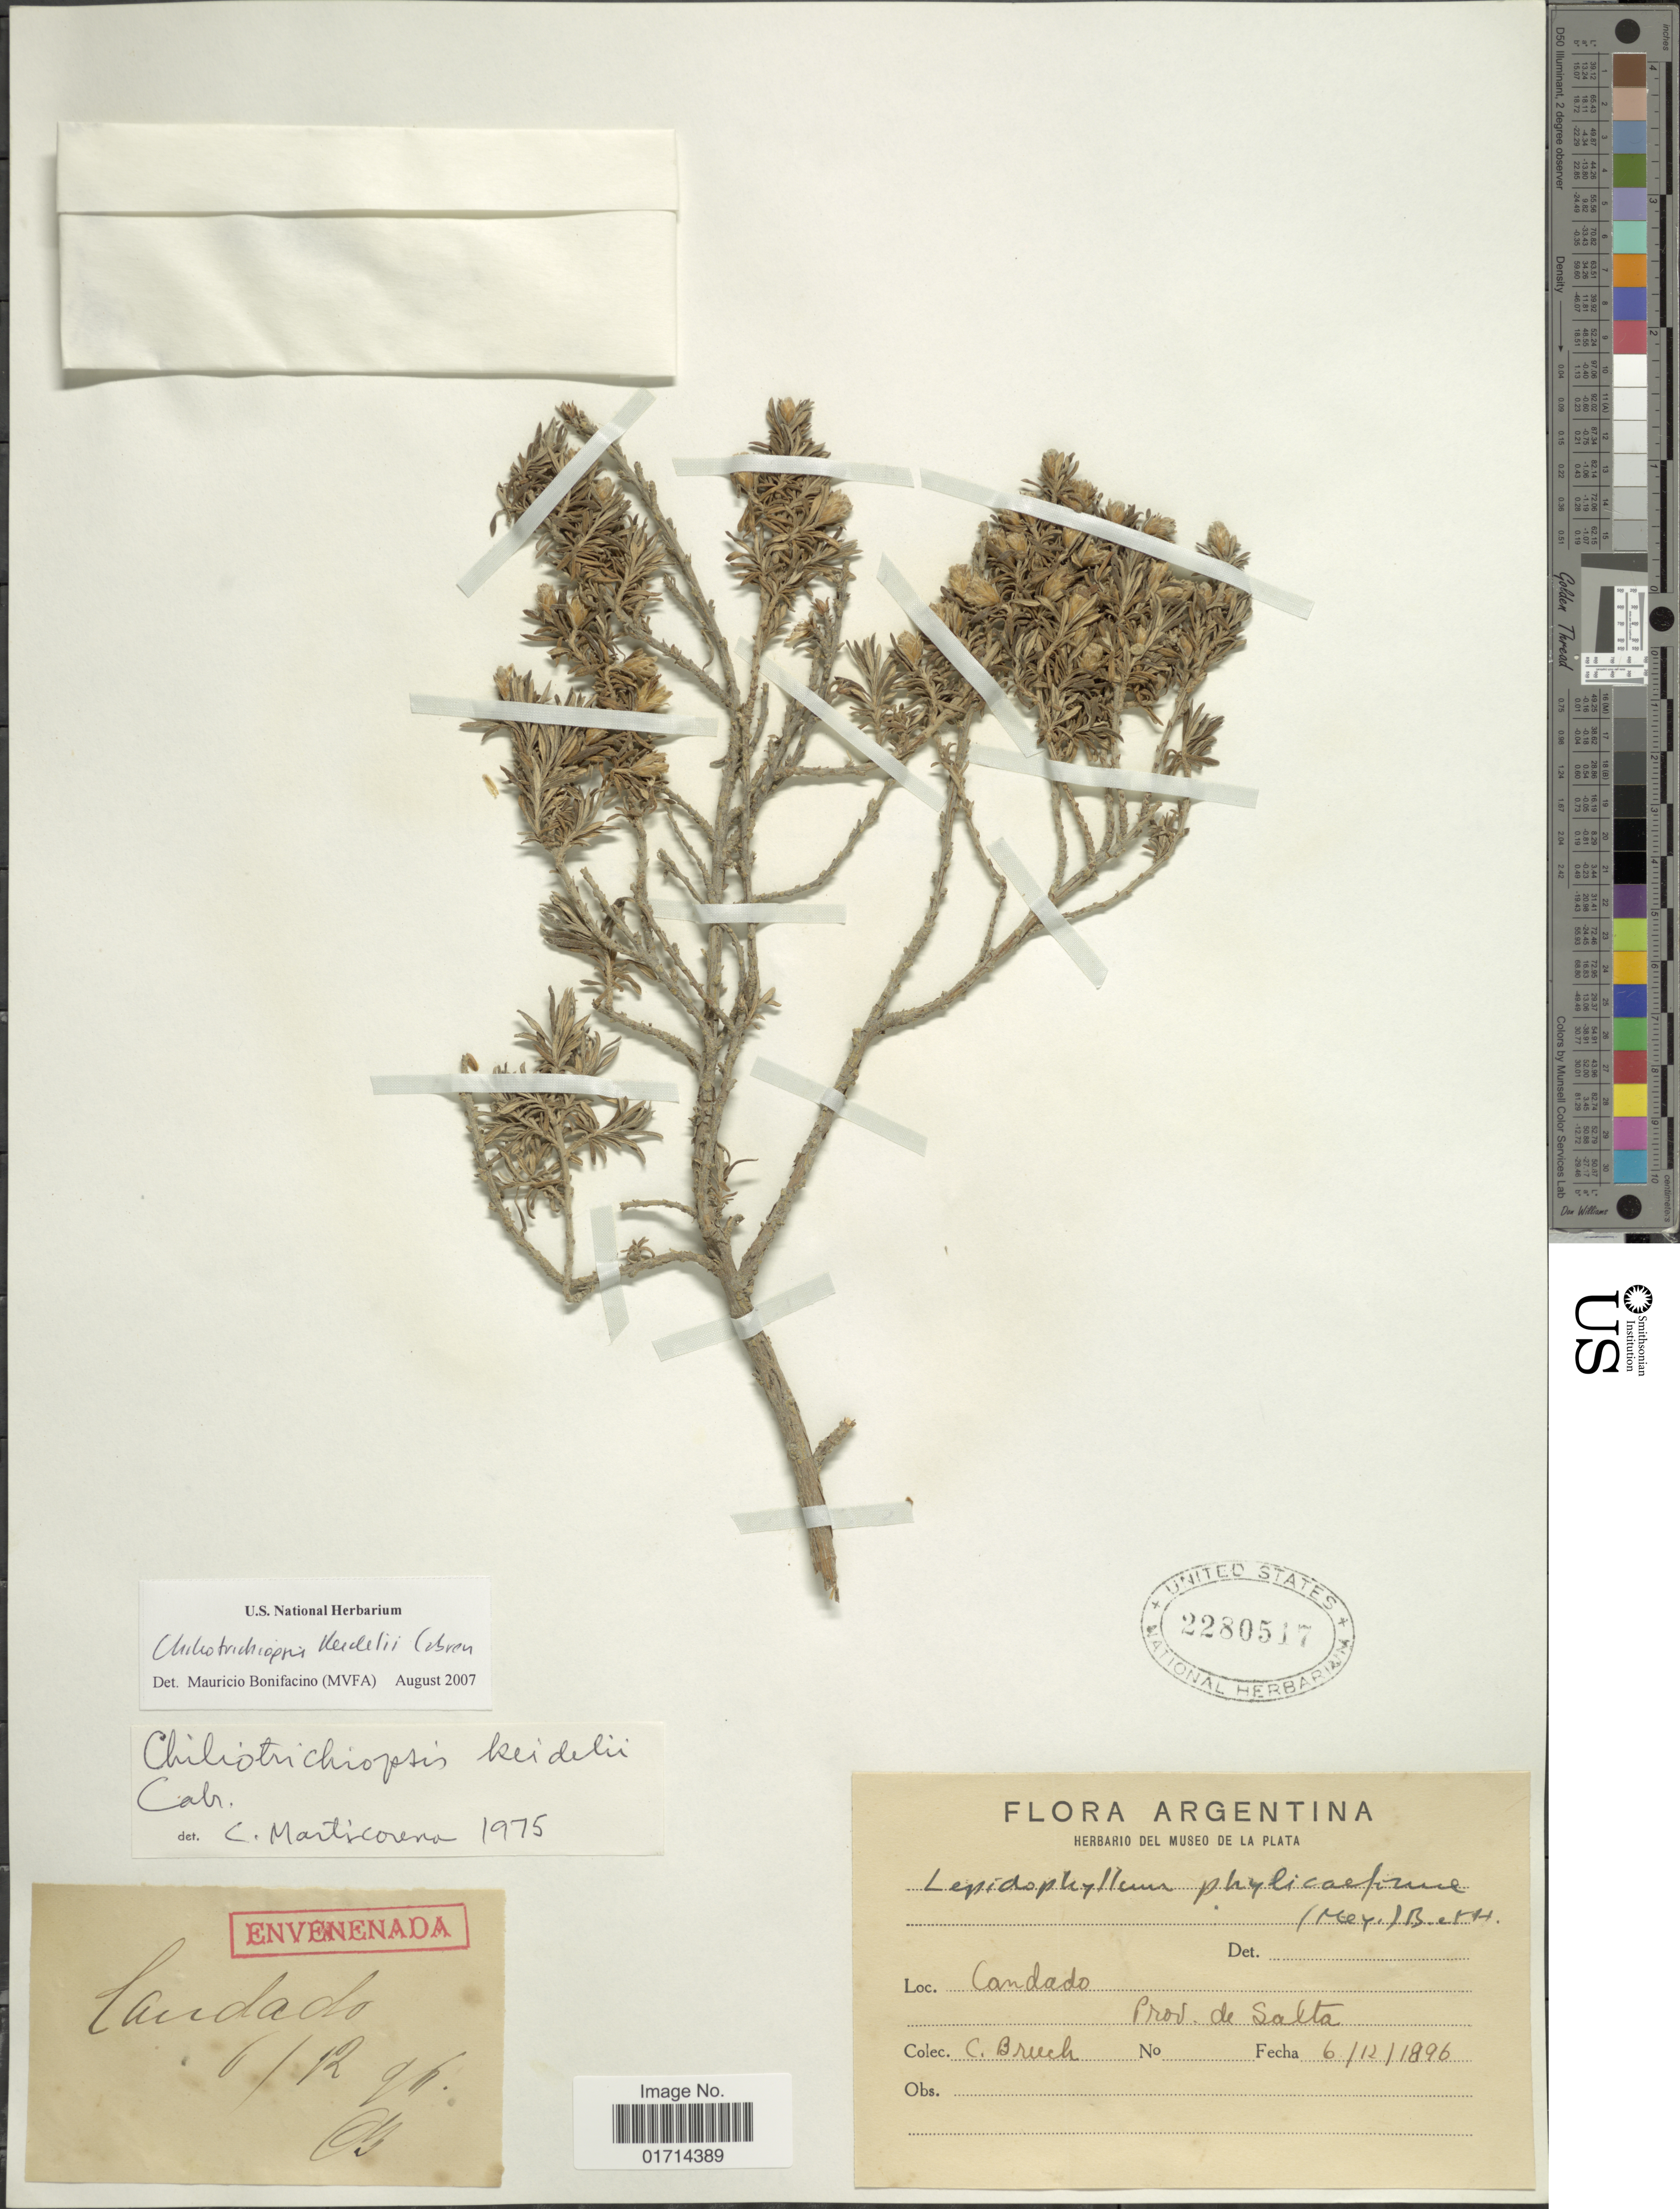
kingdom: Plantae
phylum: Tracheophyta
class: Magnoliopsida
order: Asterales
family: Asteraceae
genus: Chiliotrichiopsis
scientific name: Chiliotrichiopsis keideli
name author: Cabrera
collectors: C. Bruch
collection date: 1896-12-06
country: Argentina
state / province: Salta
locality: Candado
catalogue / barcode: US 2280517